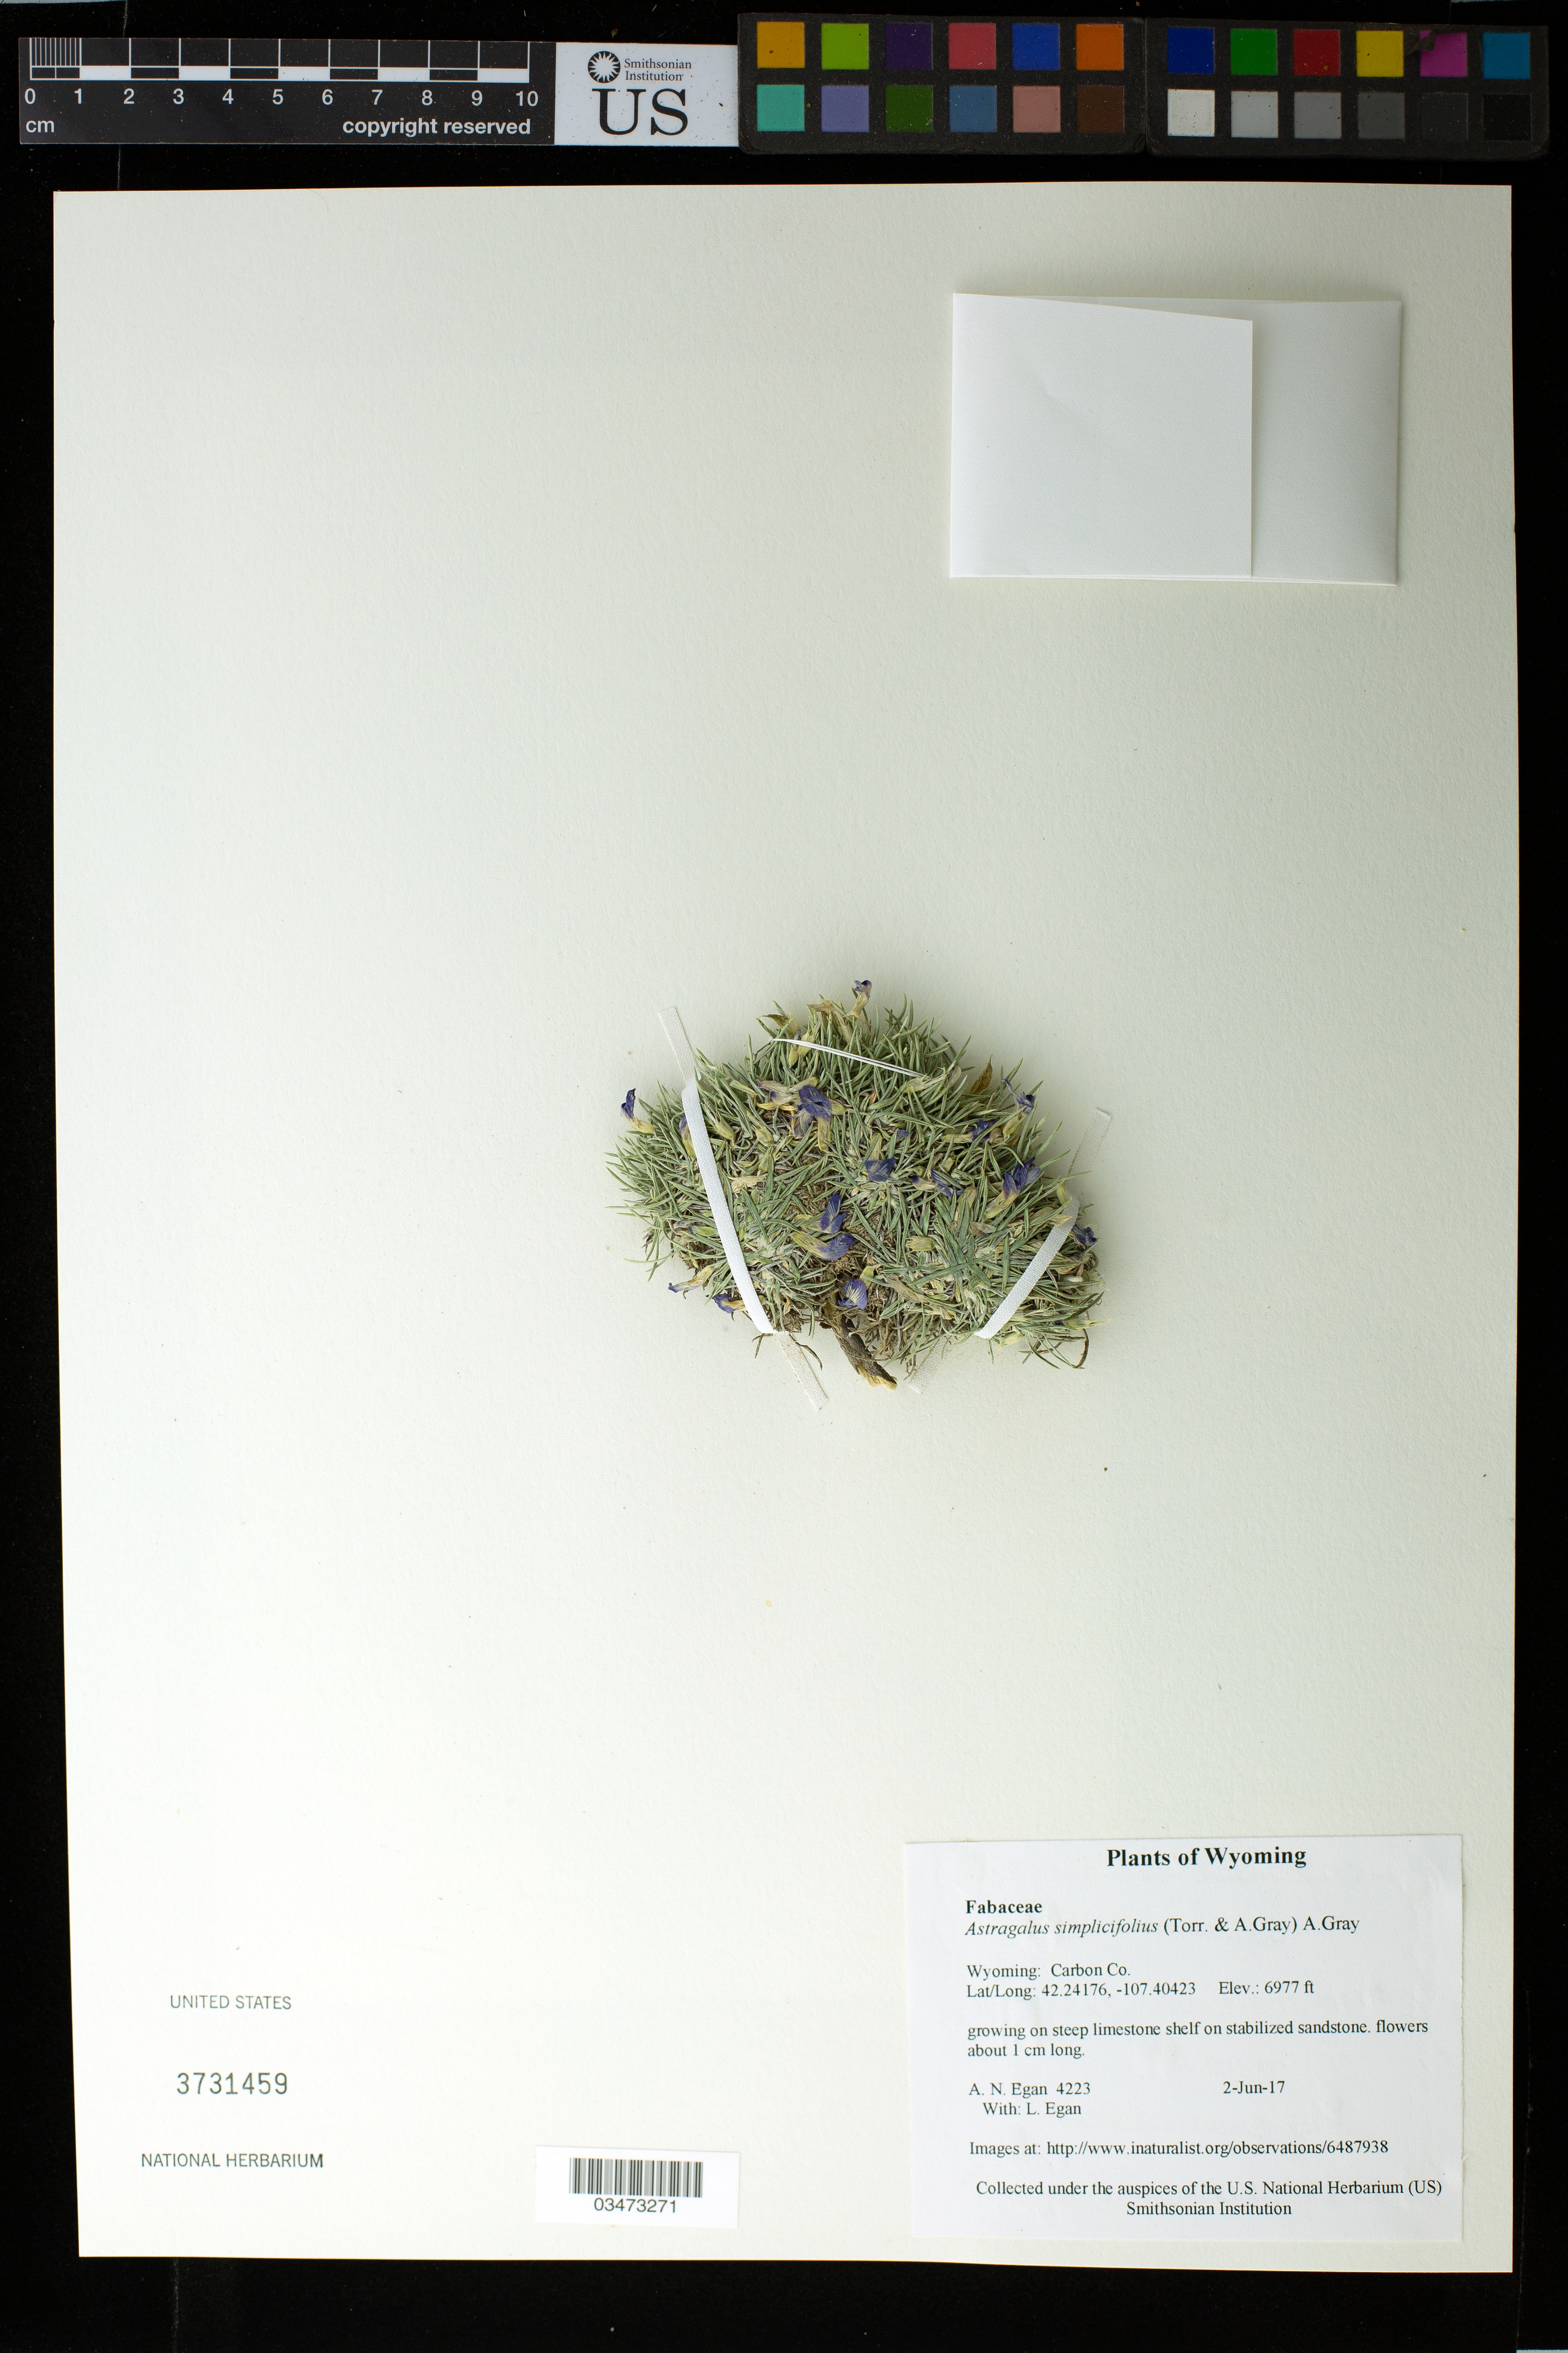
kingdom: Plantae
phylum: Tracheophyta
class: Magnoliopsida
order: Fabales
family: Fabaceae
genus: Astragalus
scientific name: Astragalus simplicifolius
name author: (Nutt.) A. Gray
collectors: A. N. Egan & L. Egan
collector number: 4223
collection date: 2017-06-02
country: United States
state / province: Wyoming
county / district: Carbon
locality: Ferris Mountain rd.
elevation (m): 2127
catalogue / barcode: US 3731459